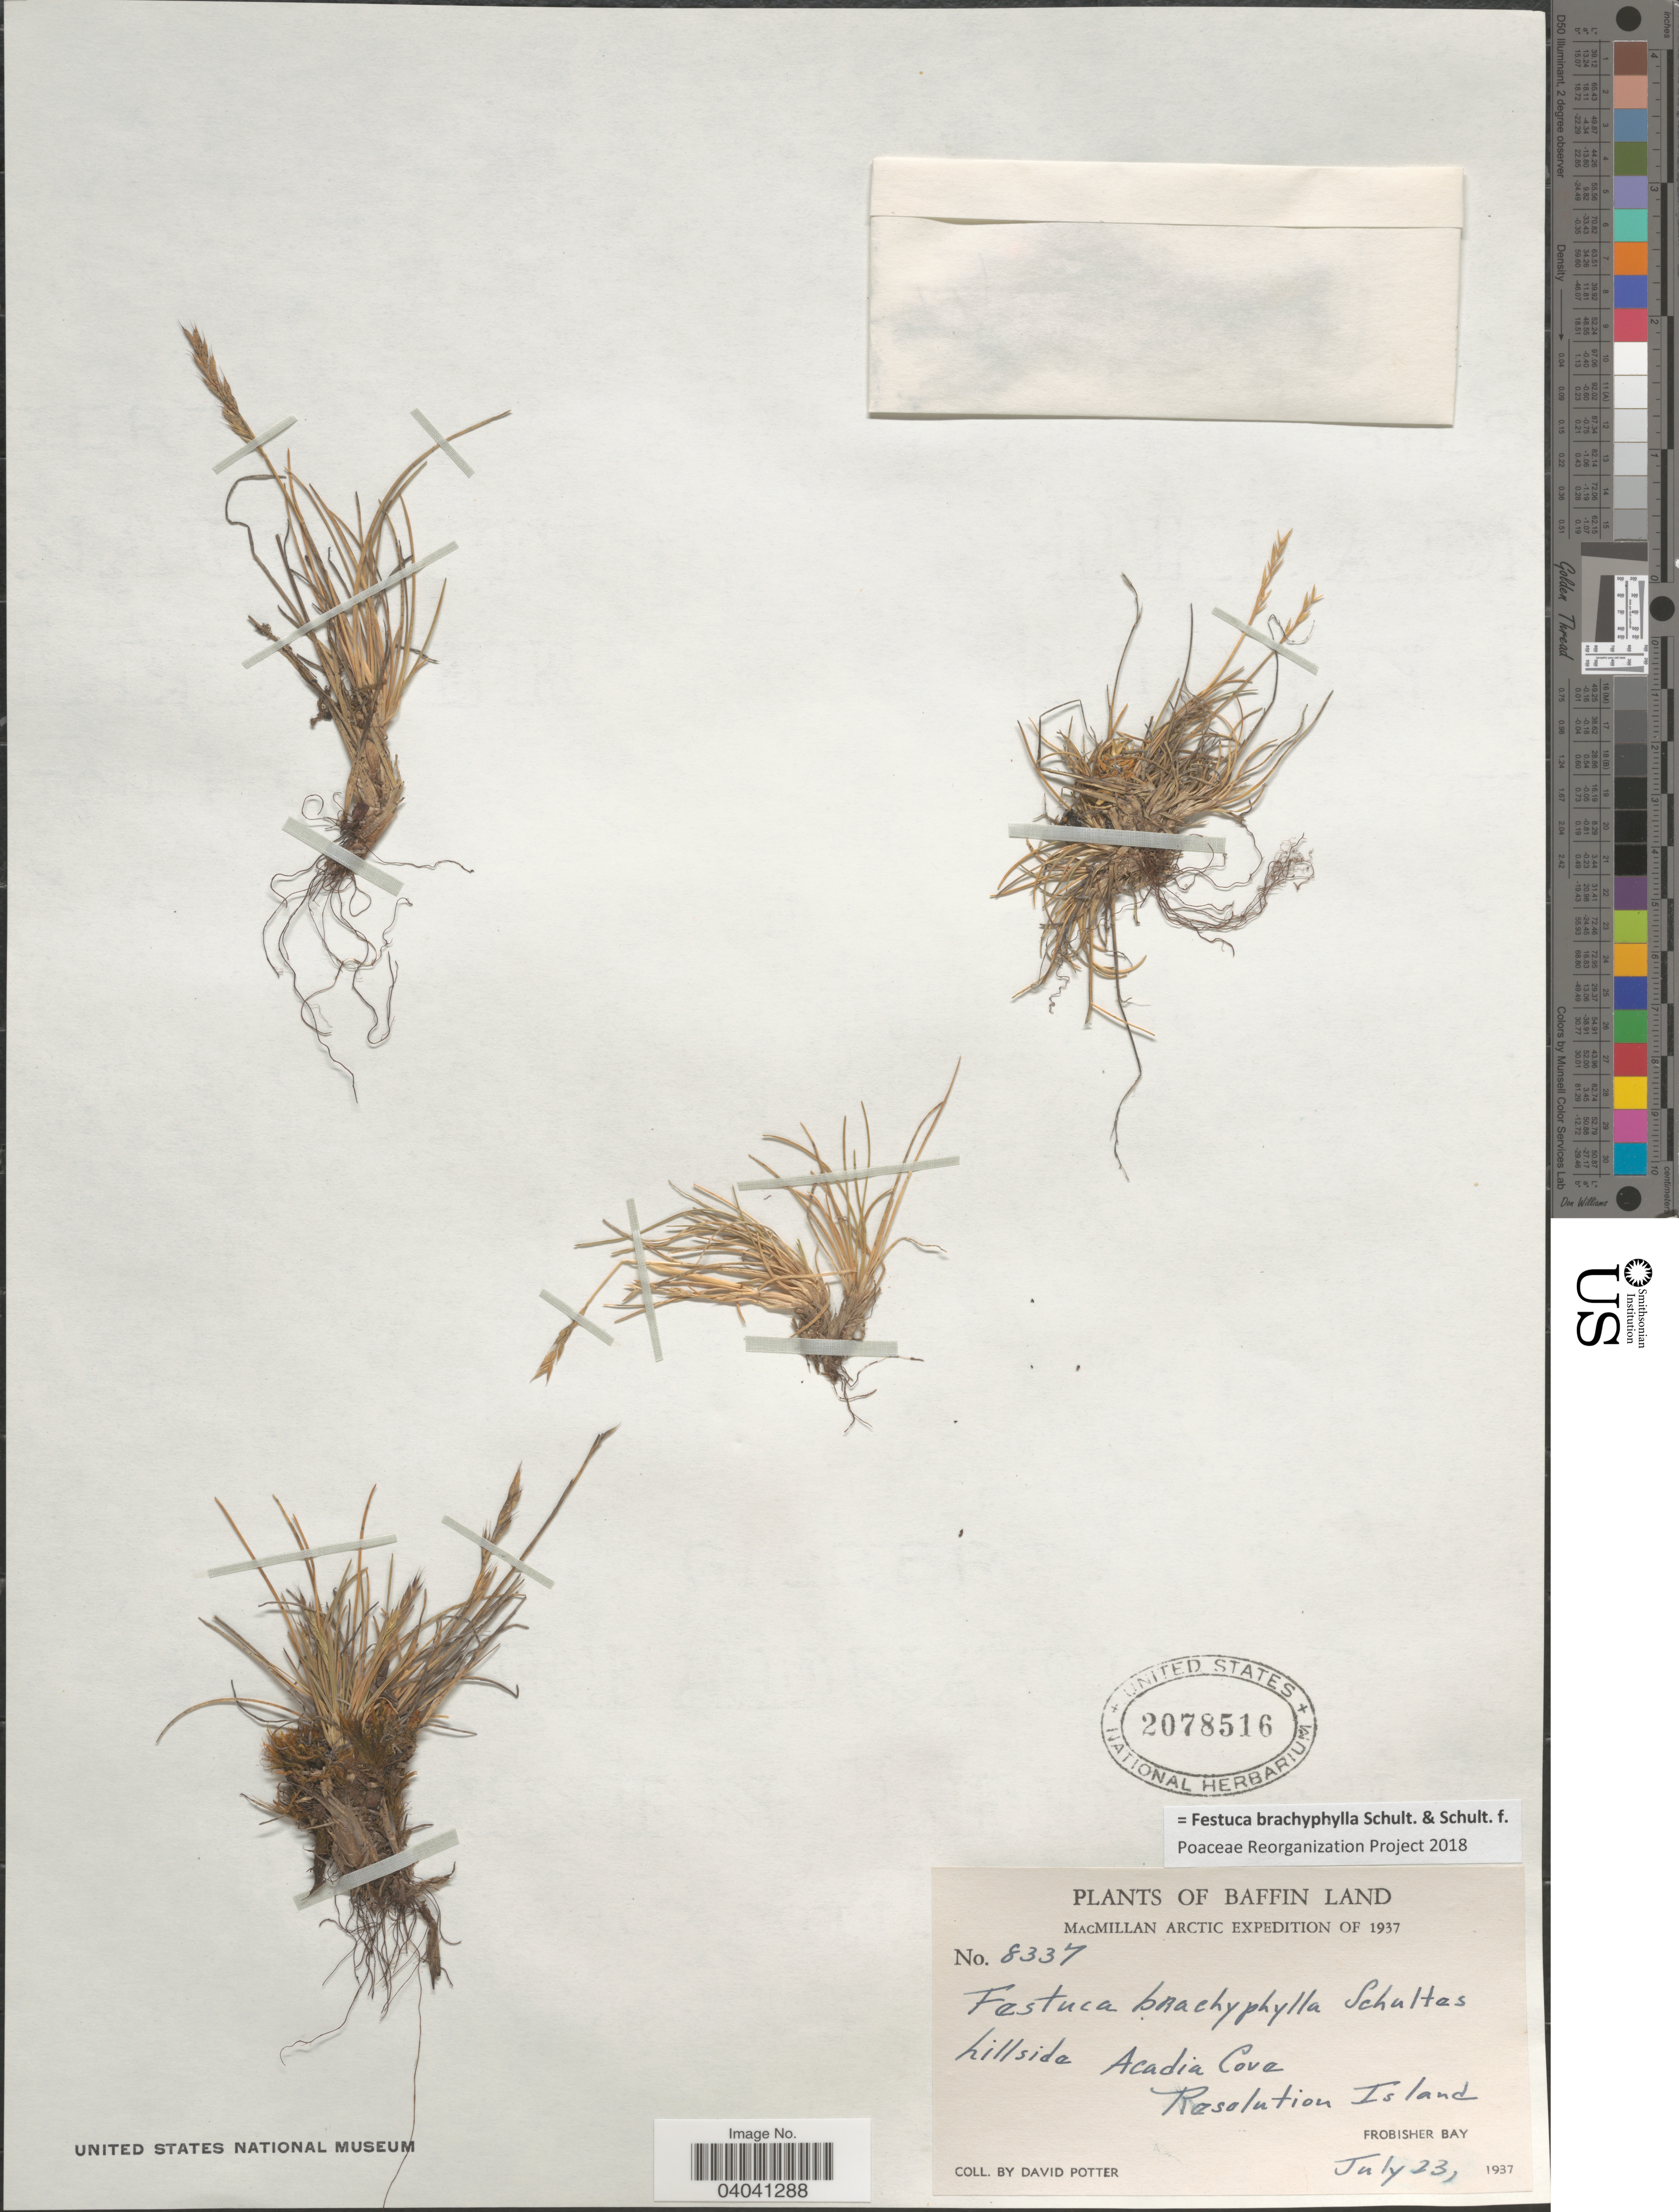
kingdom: Plantae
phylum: Tracheophyta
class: Liliopsida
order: Poales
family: Poaceae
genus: Festuca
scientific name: Festuca brachyphylla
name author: Schult. & Schult. f.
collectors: D. Potter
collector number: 8337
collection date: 1937-07-23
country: Canada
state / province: Nunavut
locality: Baffin Land. Hillside Acadia Cove. Resolution Island. Frobisher Bay.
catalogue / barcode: US 2078516